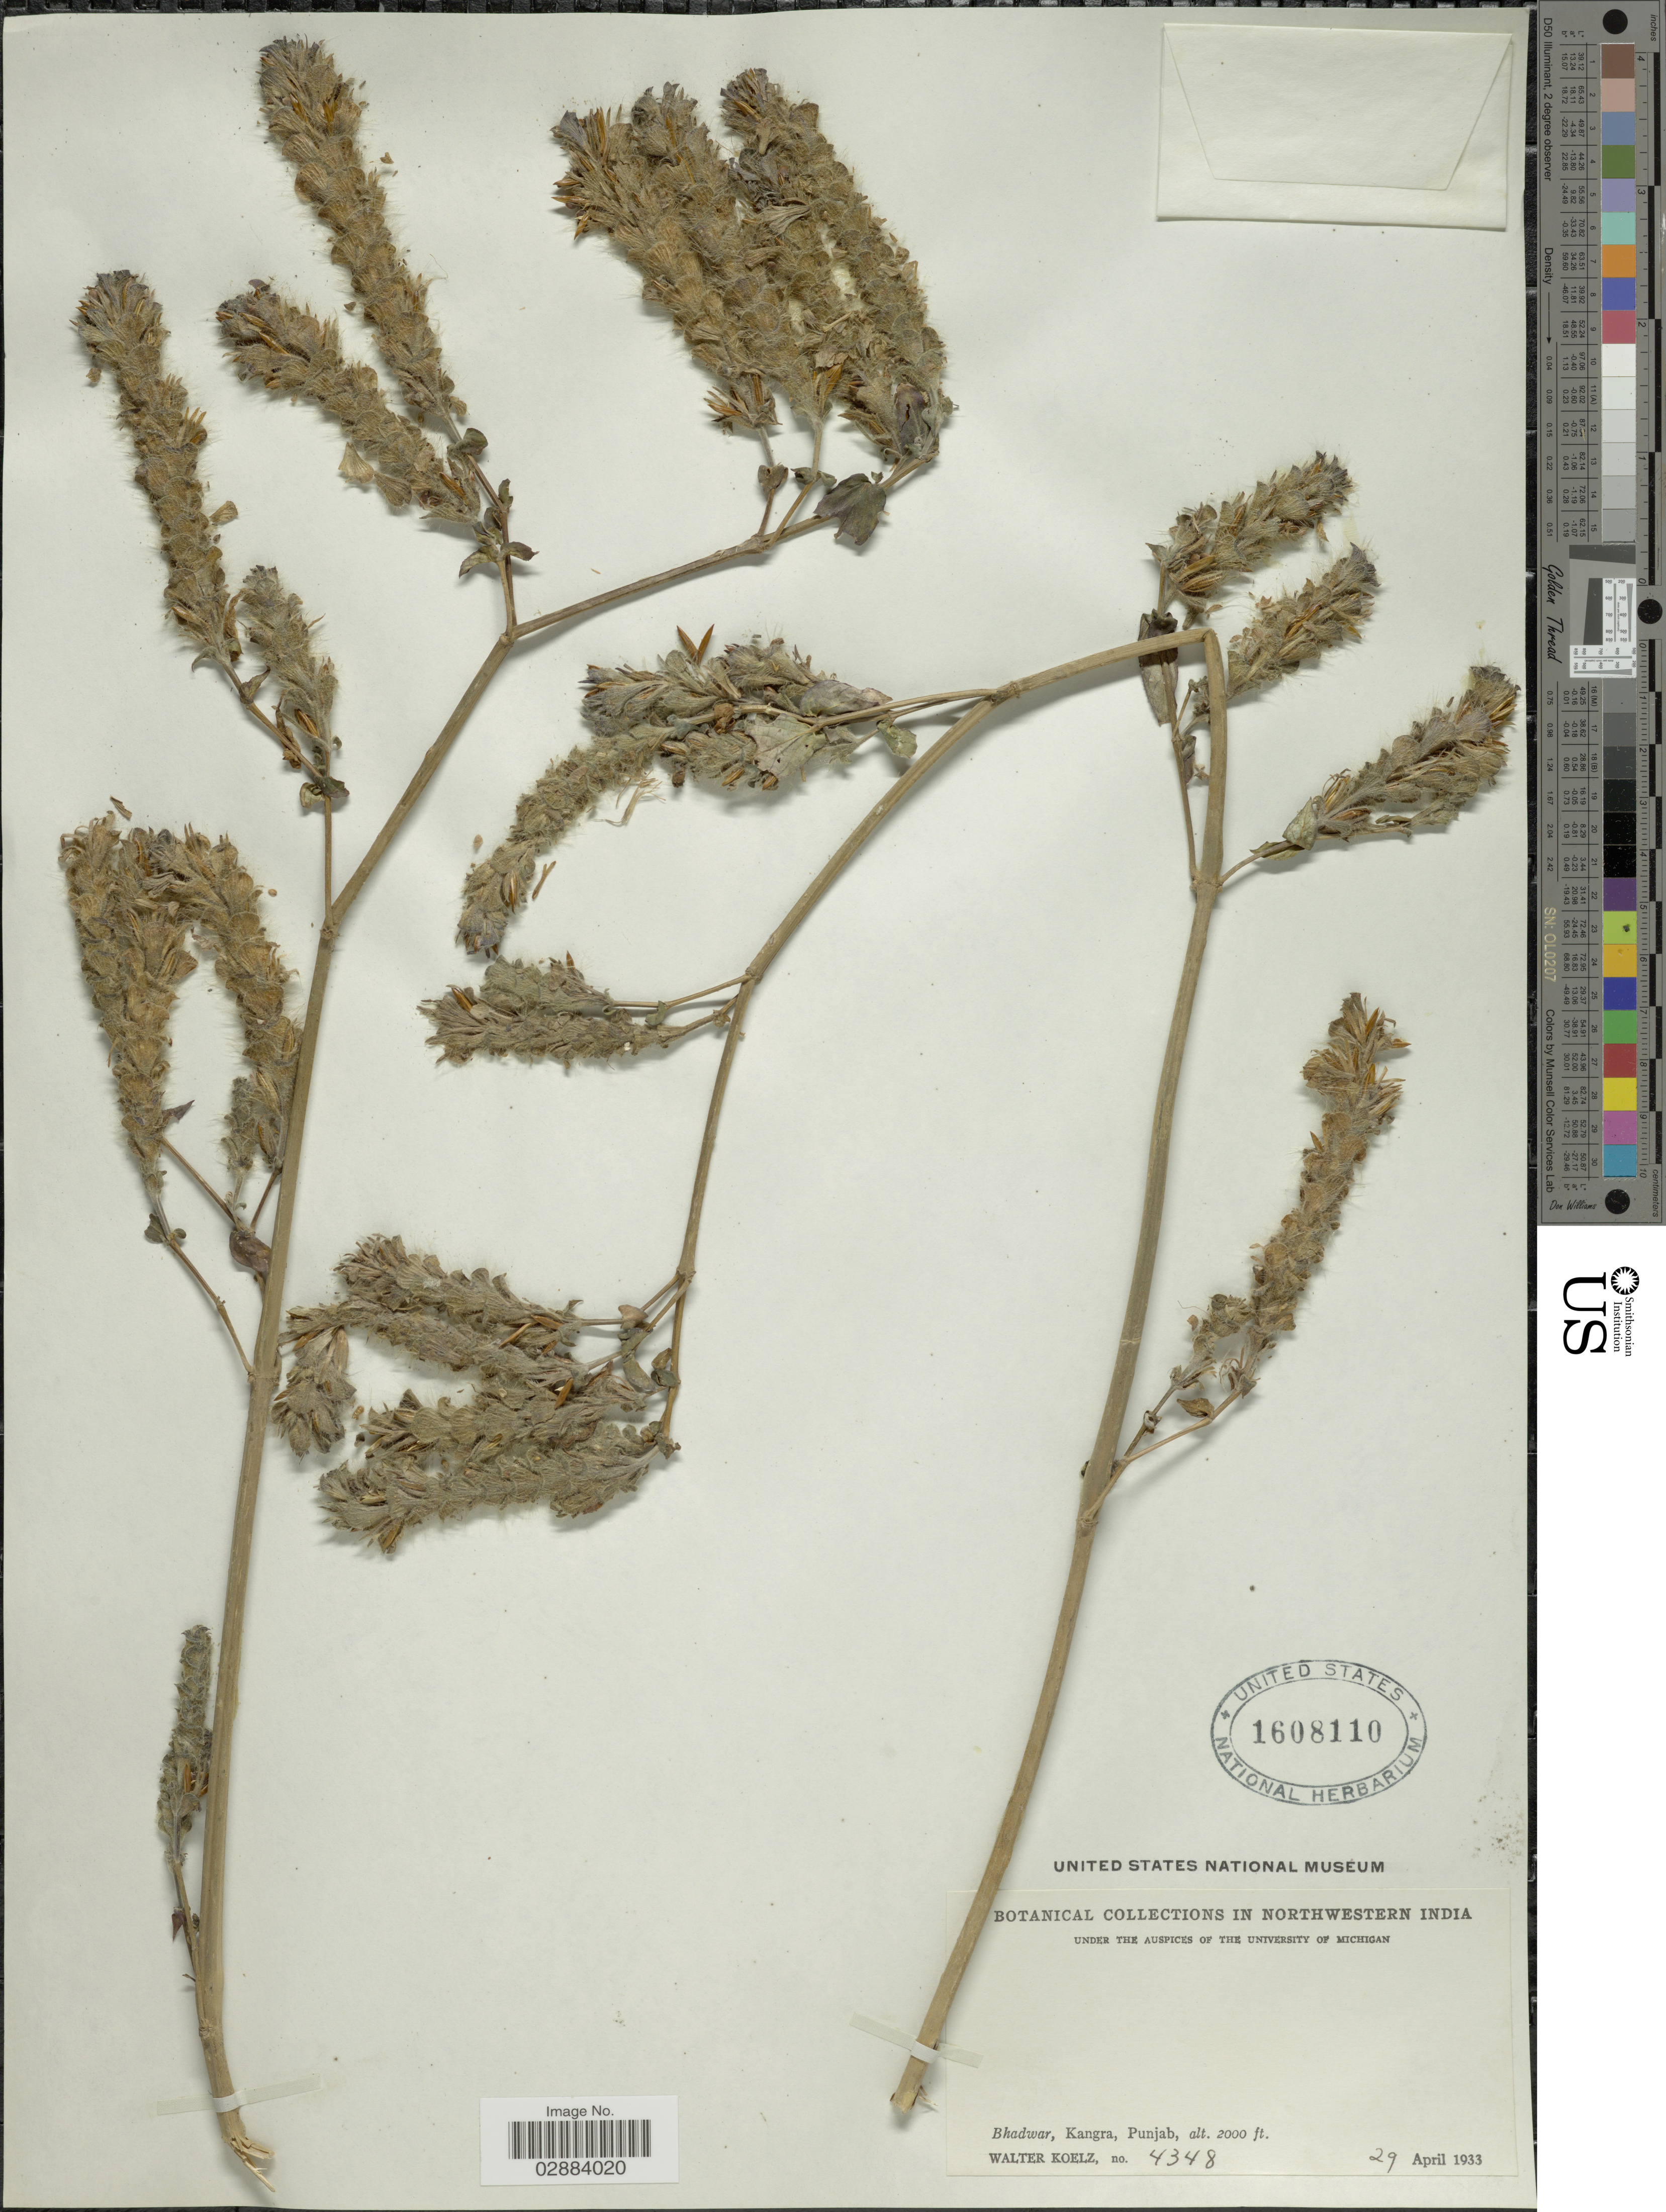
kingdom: Plantae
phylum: Tracheophyta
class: Magnoliopsida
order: Lamiales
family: Acanthaceae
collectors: W. N. Koelz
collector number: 4348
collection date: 1933-04-29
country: India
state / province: Punjab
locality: Northwestern India. Bhadwar, Kangra, Punjab.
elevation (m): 610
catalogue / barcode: US 1608110